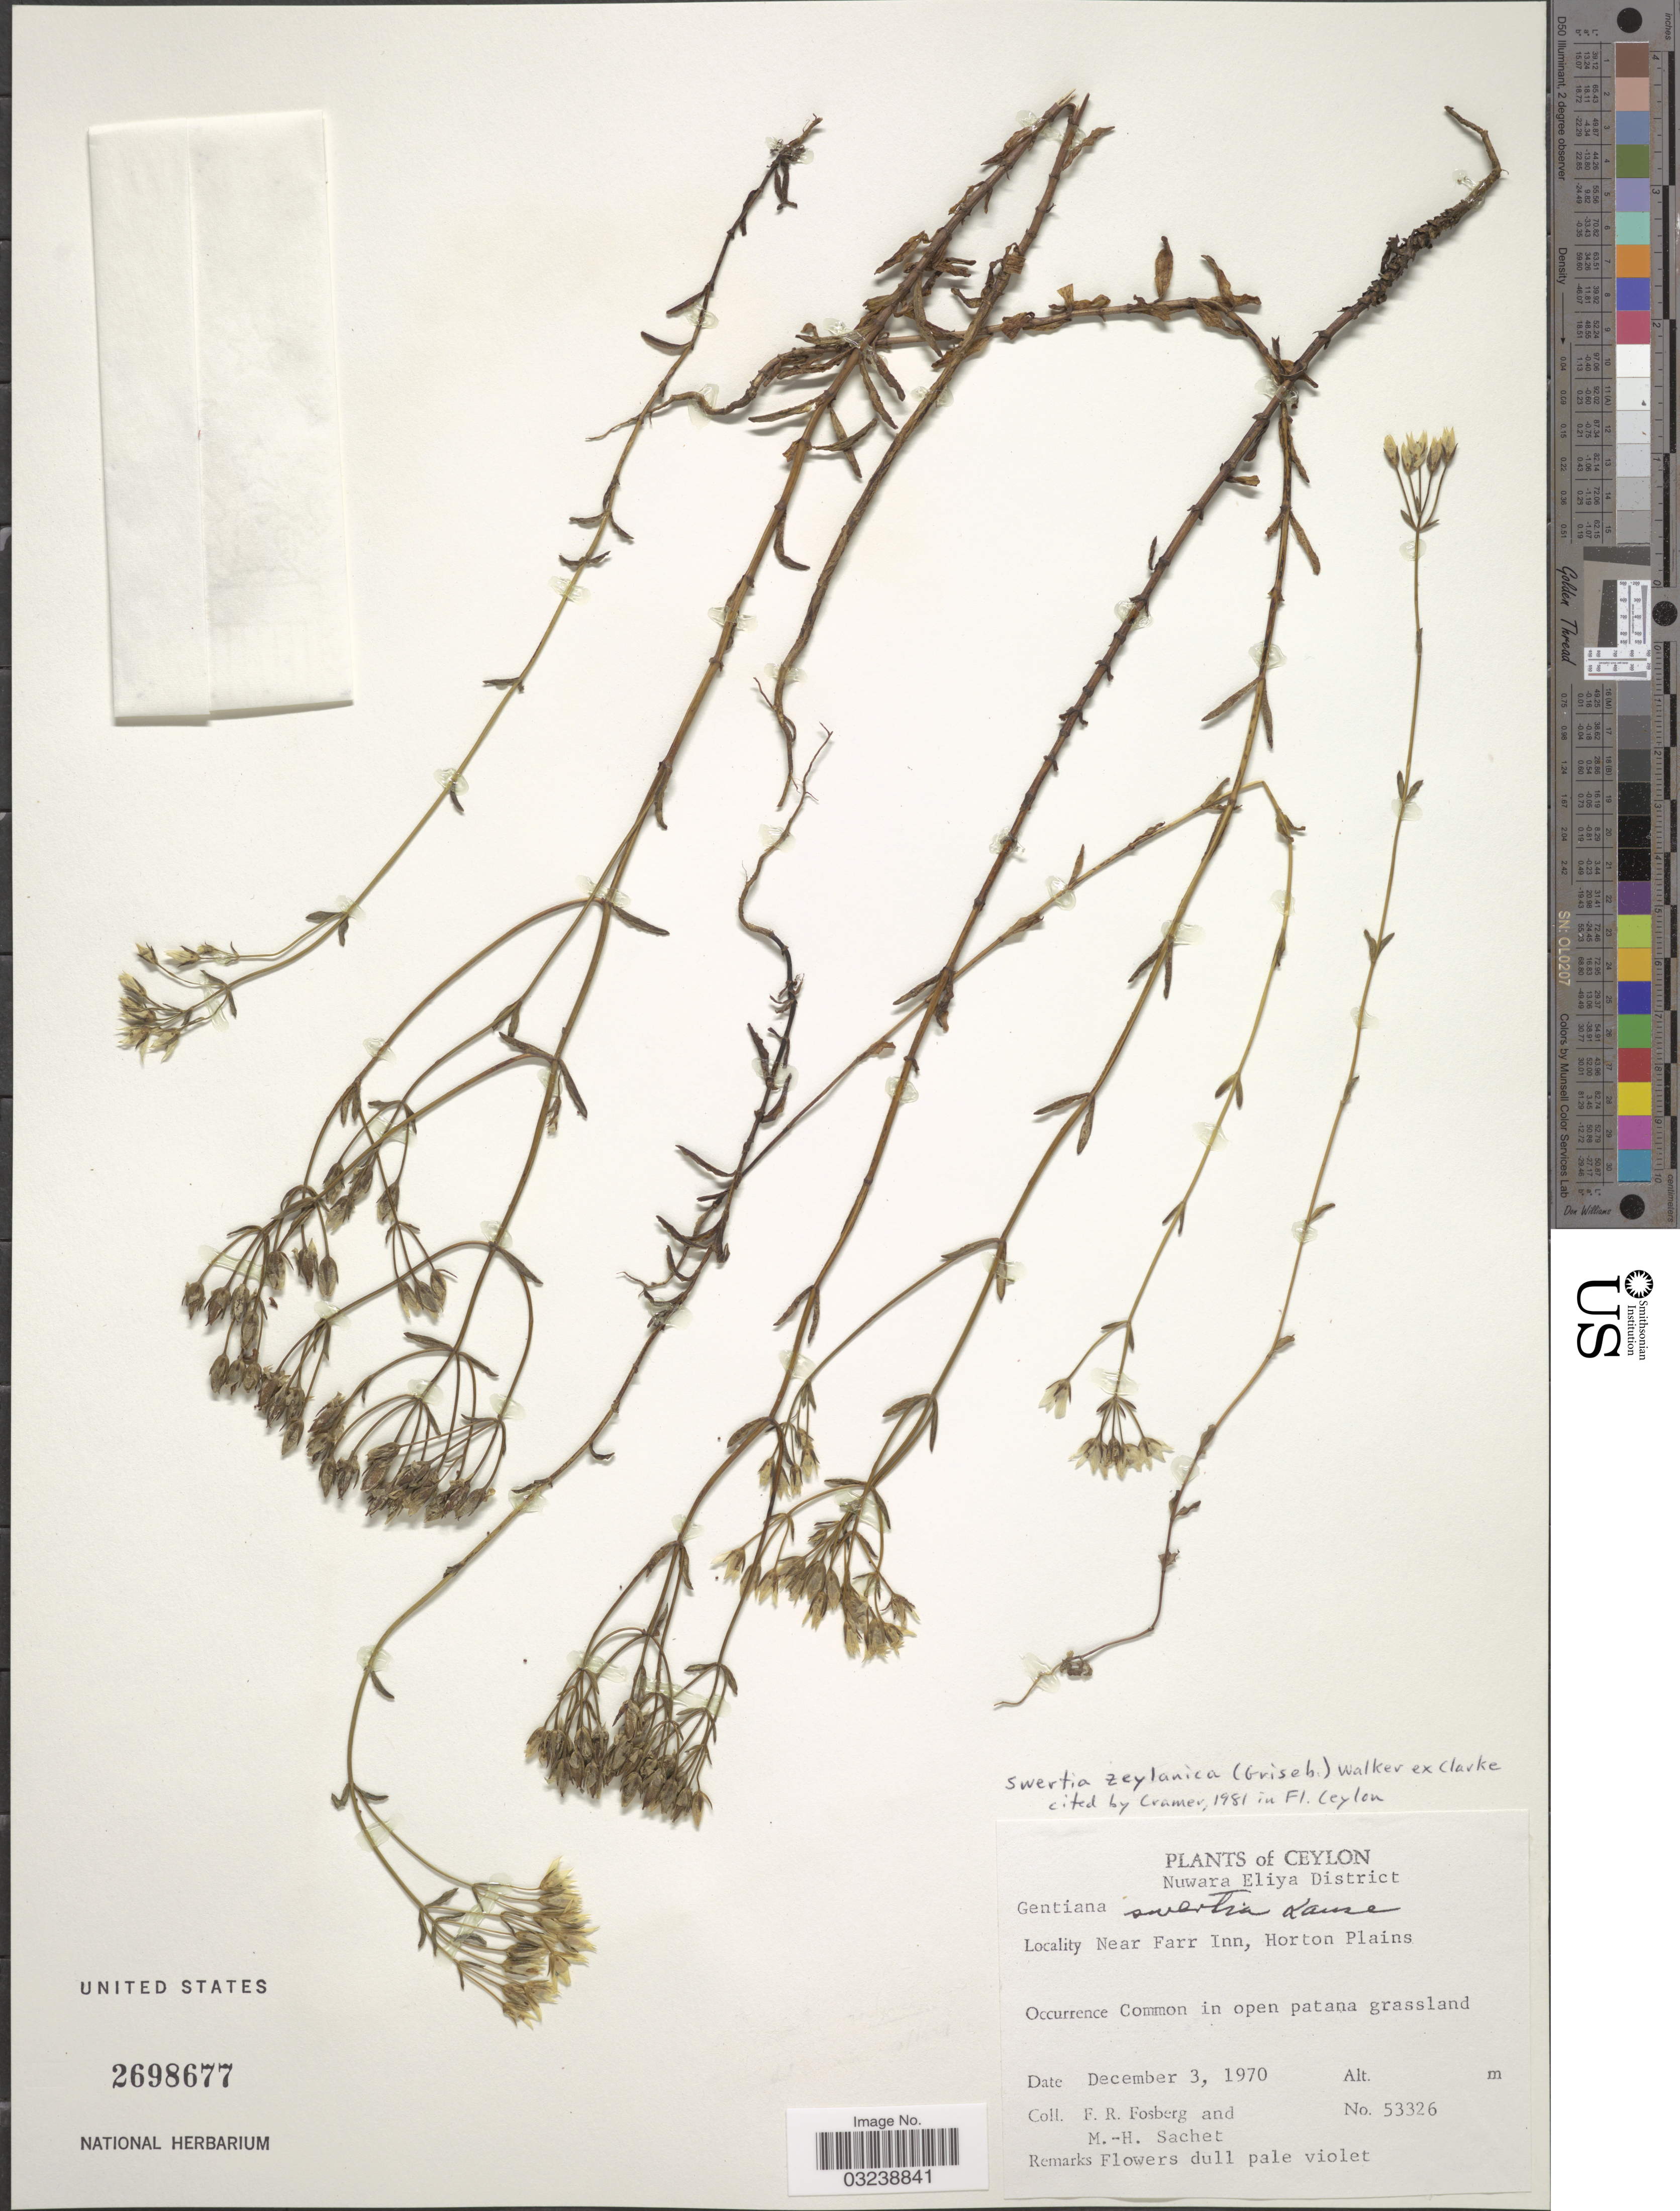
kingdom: Plantae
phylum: Tracheophyta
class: Magnoliopsida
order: Gentianales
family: Gentianaceae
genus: Swertia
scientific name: Swertia zeylanica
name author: Walker ex Griseb.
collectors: F. R. Fosberg & M.-H. Sachet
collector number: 53326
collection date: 1970-12-03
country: Sri Lanka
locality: Ceylon. Nuwara Eliya District. Near Farr Inn, Horton Plains.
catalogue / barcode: US 2698677